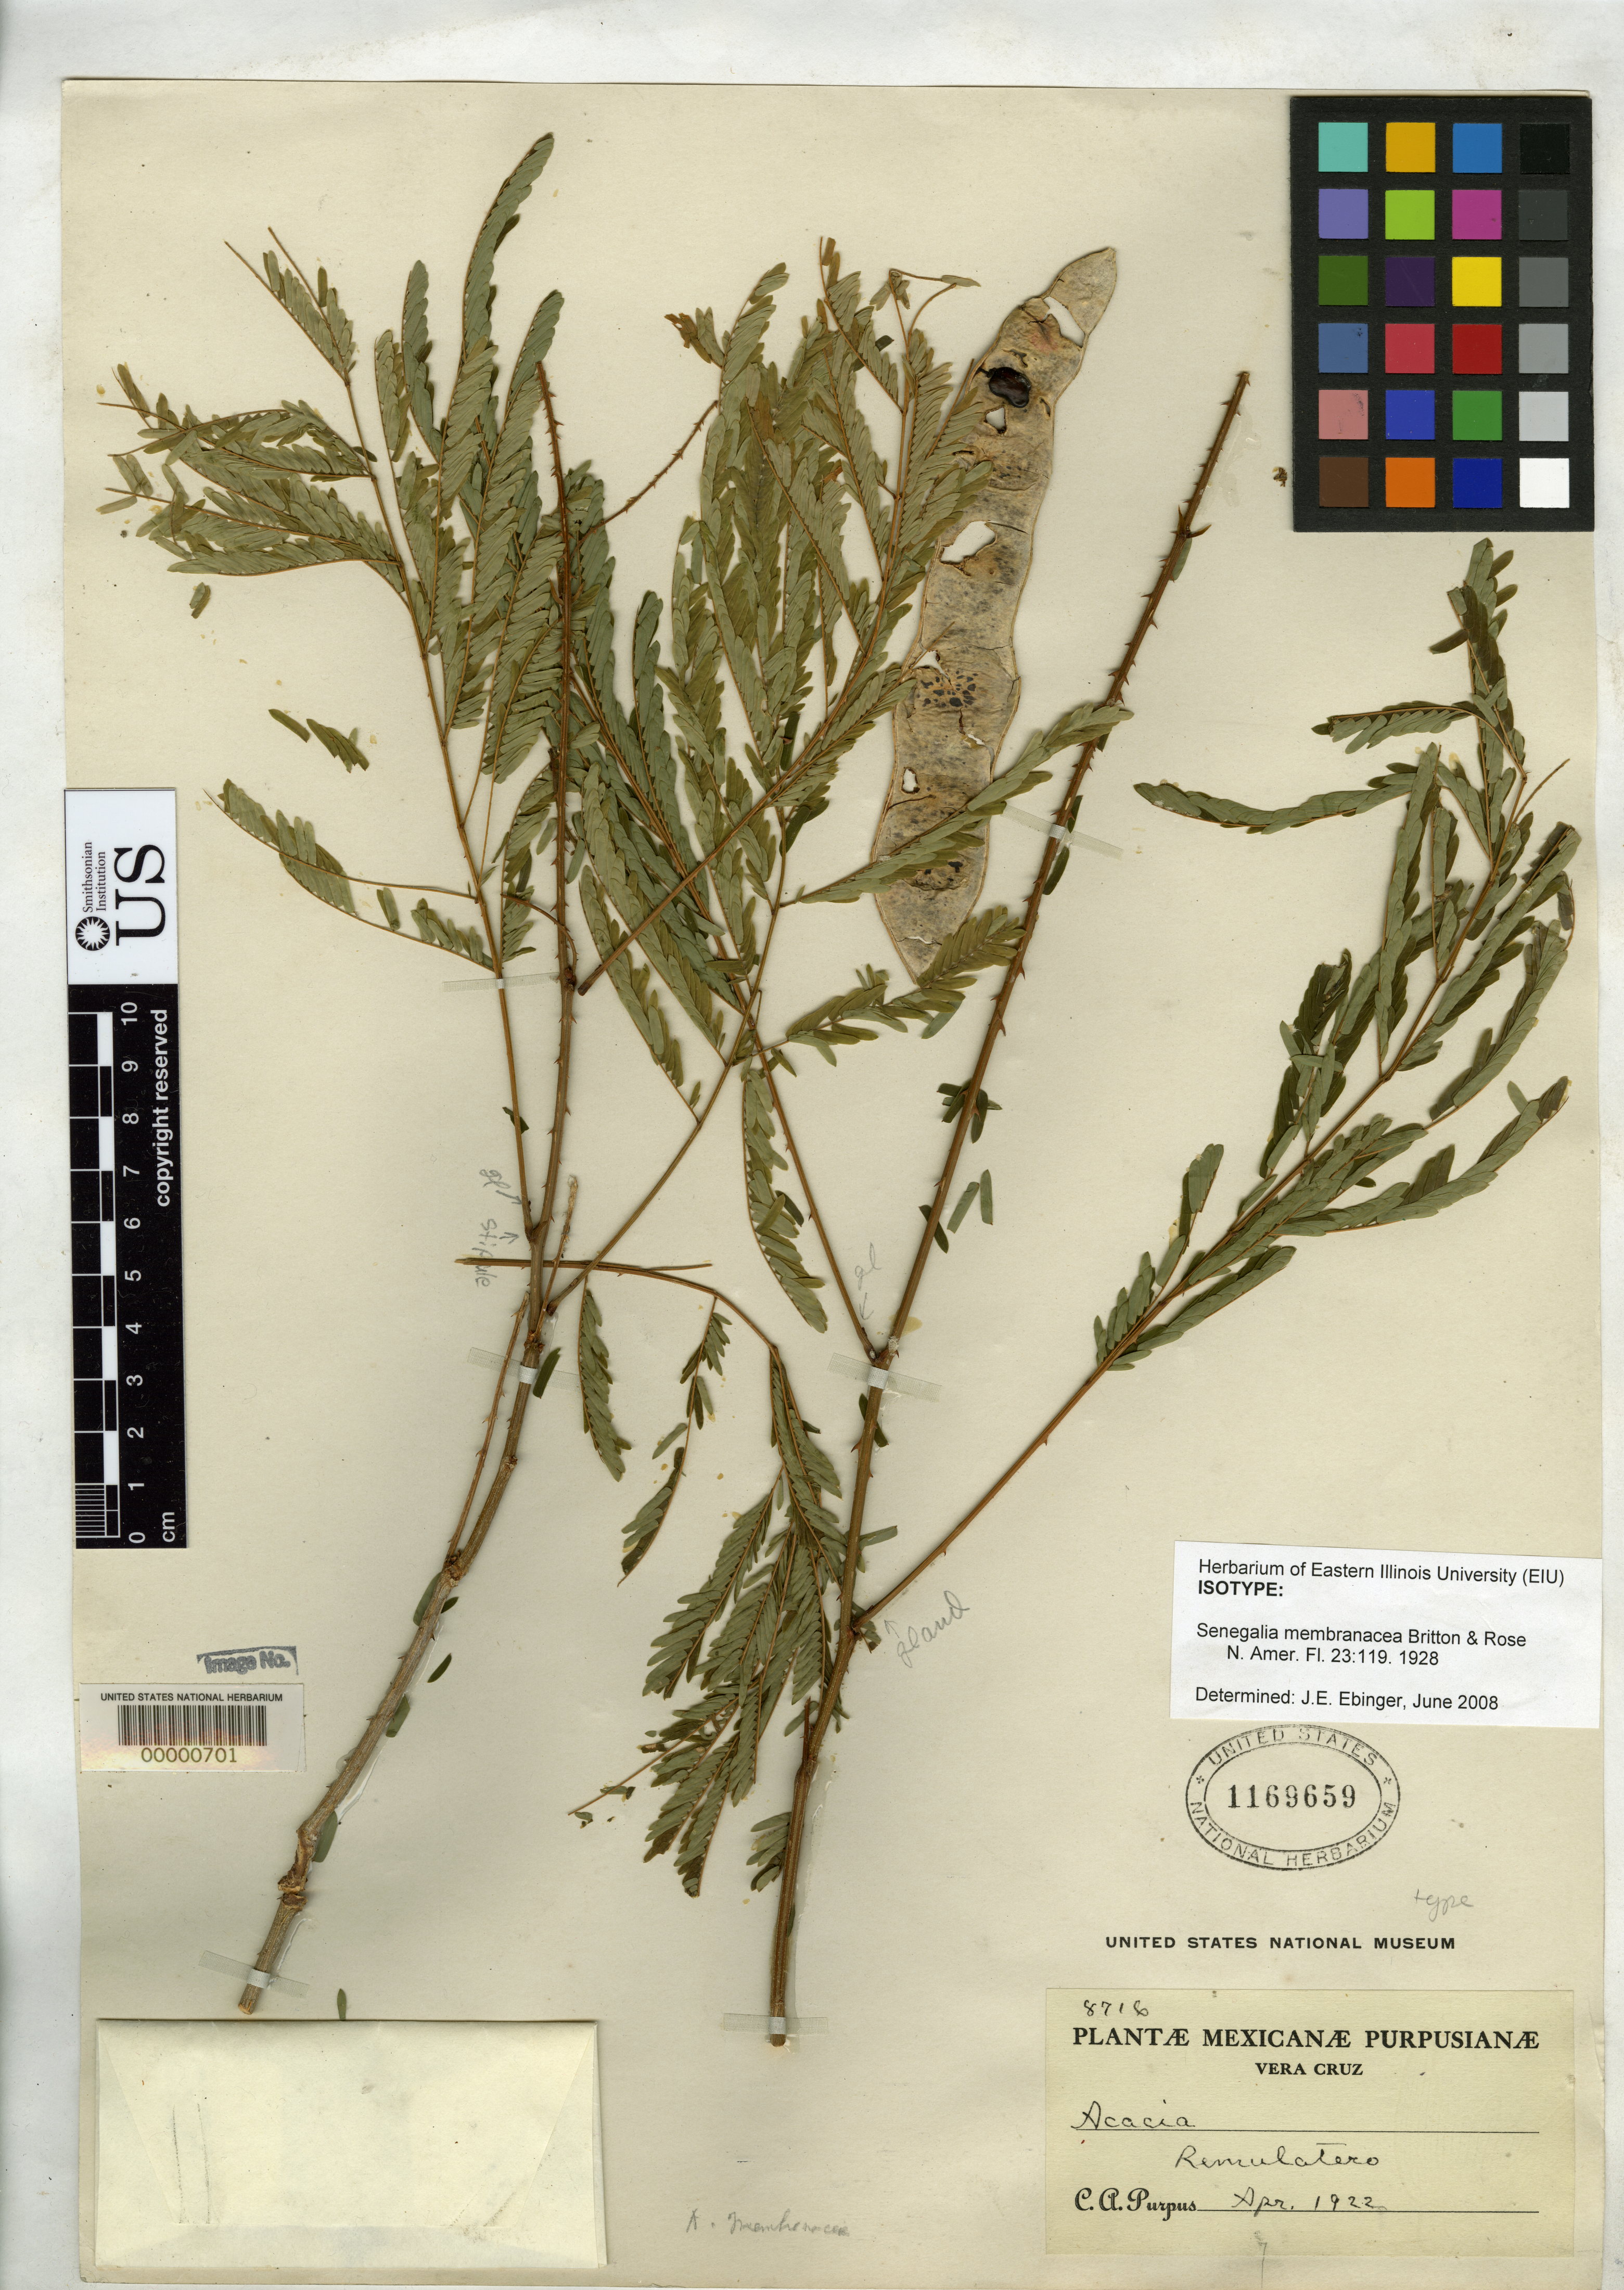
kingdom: Plantae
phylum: Tracheophyta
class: Magnoliopsida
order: Fabales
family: Fabaceae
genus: Senegalia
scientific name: Senegalia membranacea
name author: Britton & Rose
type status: Isotype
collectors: C. A. Purpus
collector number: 8716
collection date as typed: Apr 1922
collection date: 1922-04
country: Mexico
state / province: Veracruz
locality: Ramulafero.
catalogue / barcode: US 1169659